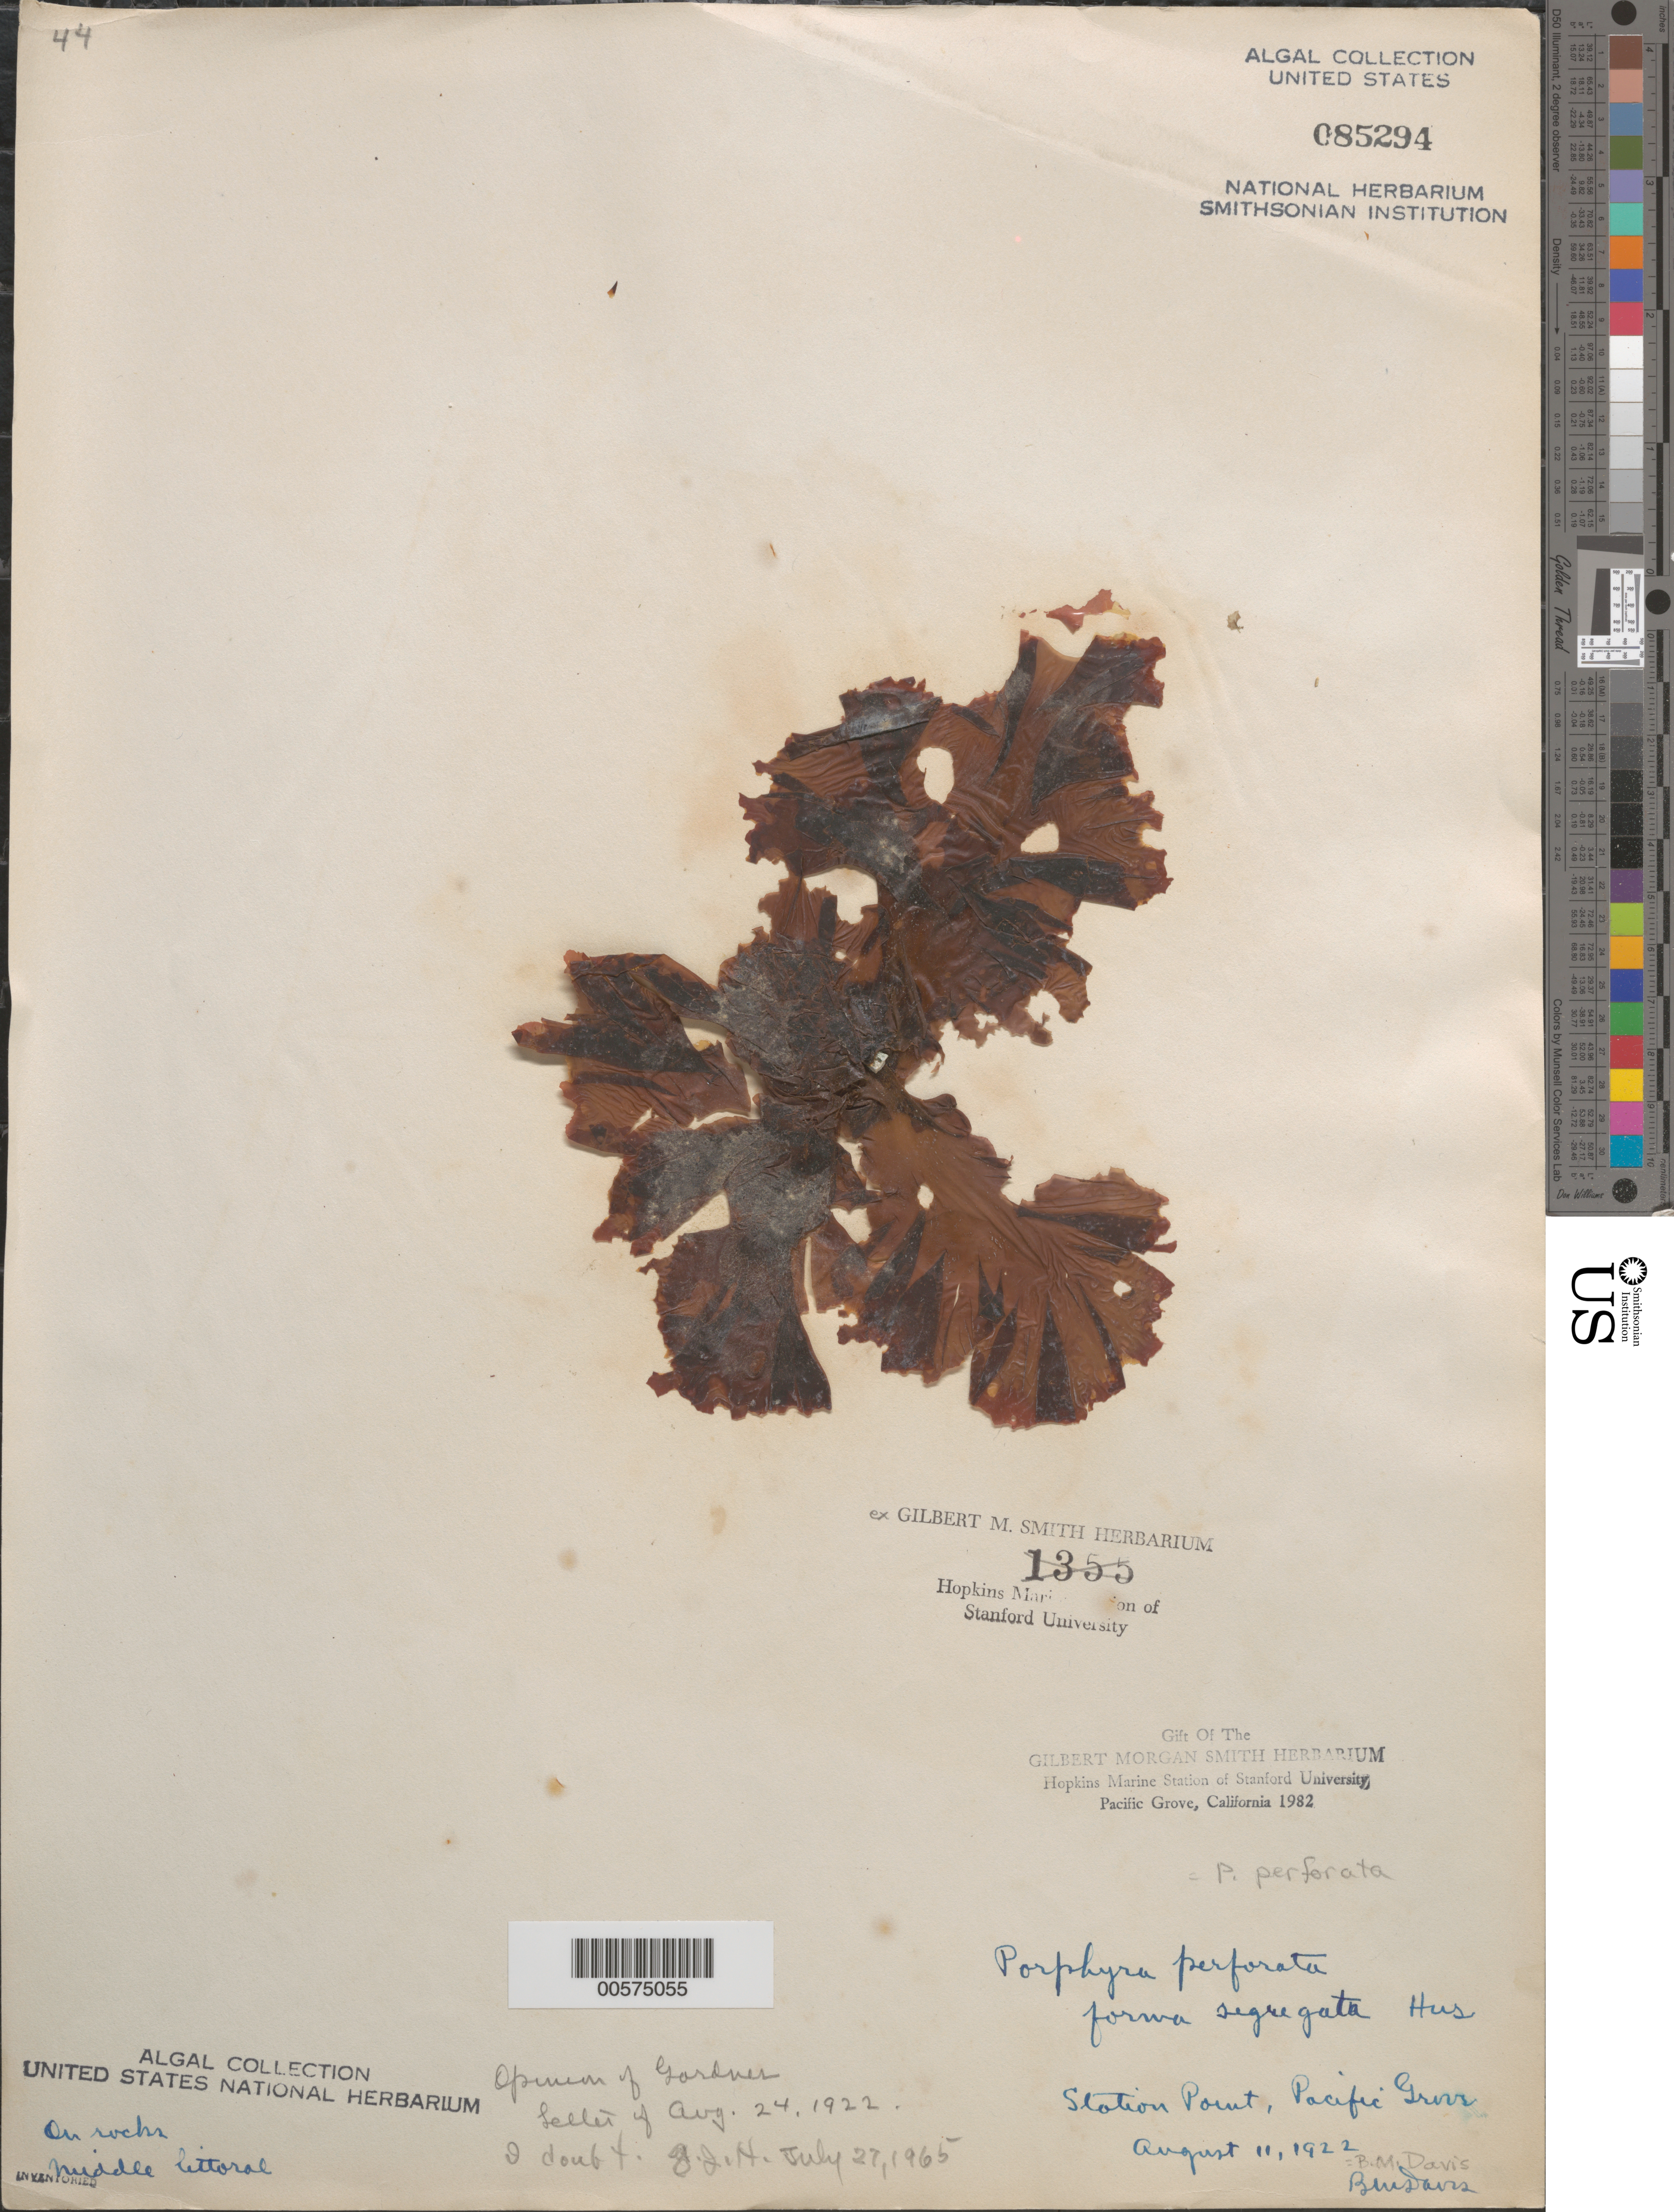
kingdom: Plantae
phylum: Rhodophyta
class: Bangiophyceae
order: Bangiales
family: Bangiaceae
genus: Pyropia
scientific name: Pyropia perforata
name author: (J. Agardh) S.C. Lindstrom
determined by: Algae name updating Project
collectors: B. Davis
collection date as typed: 11 Aug 1922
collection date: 1922-08-11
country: United States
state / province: California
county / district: Monterey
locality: Station Point, Pacific Grove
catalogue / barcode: US 85294